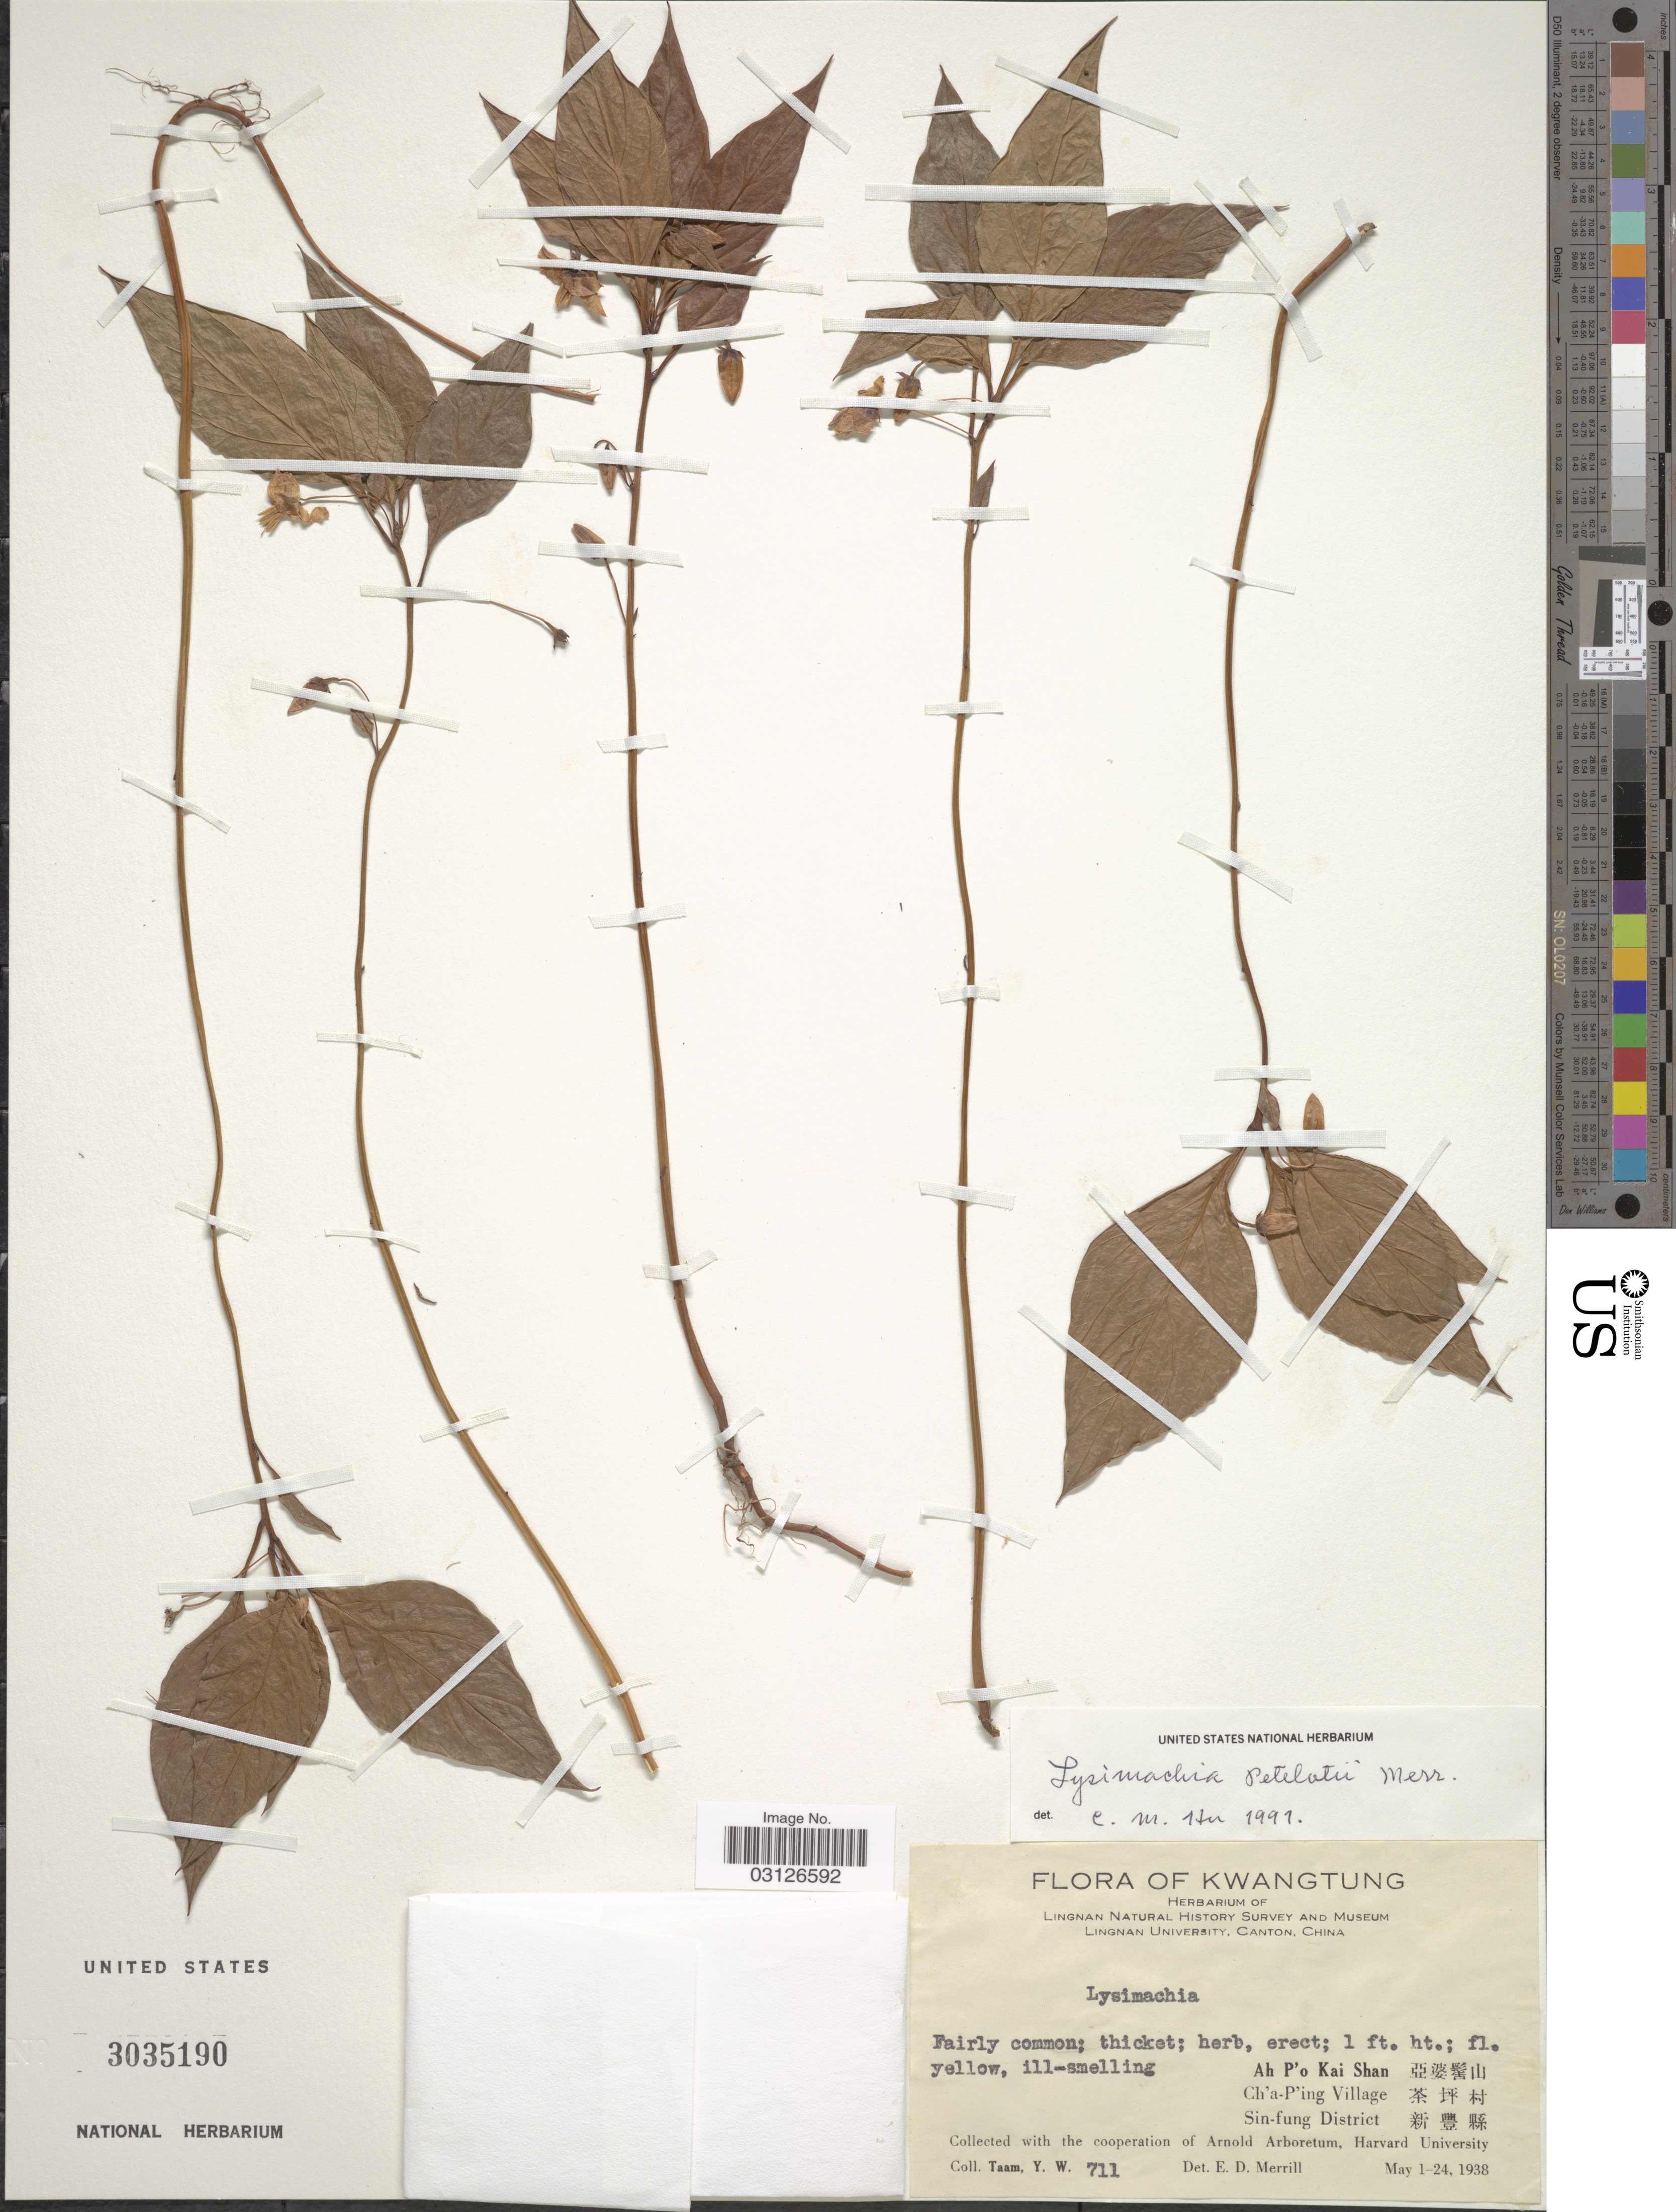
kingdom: Plantae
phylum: Tracheophyta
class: Magnoliopsida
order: Ericales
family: Primulaceae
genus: Lysimachia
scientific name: Lysimachia petelotii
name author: Merr.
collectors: Y. W. Taam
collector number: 711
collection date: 1938-05-01/1938-05-24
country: China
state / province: Guangdong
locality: Kwatung.Ah P'o Kai Shan Ch'a-P'ing Village Sin-fung District .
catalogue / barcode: US 3035190